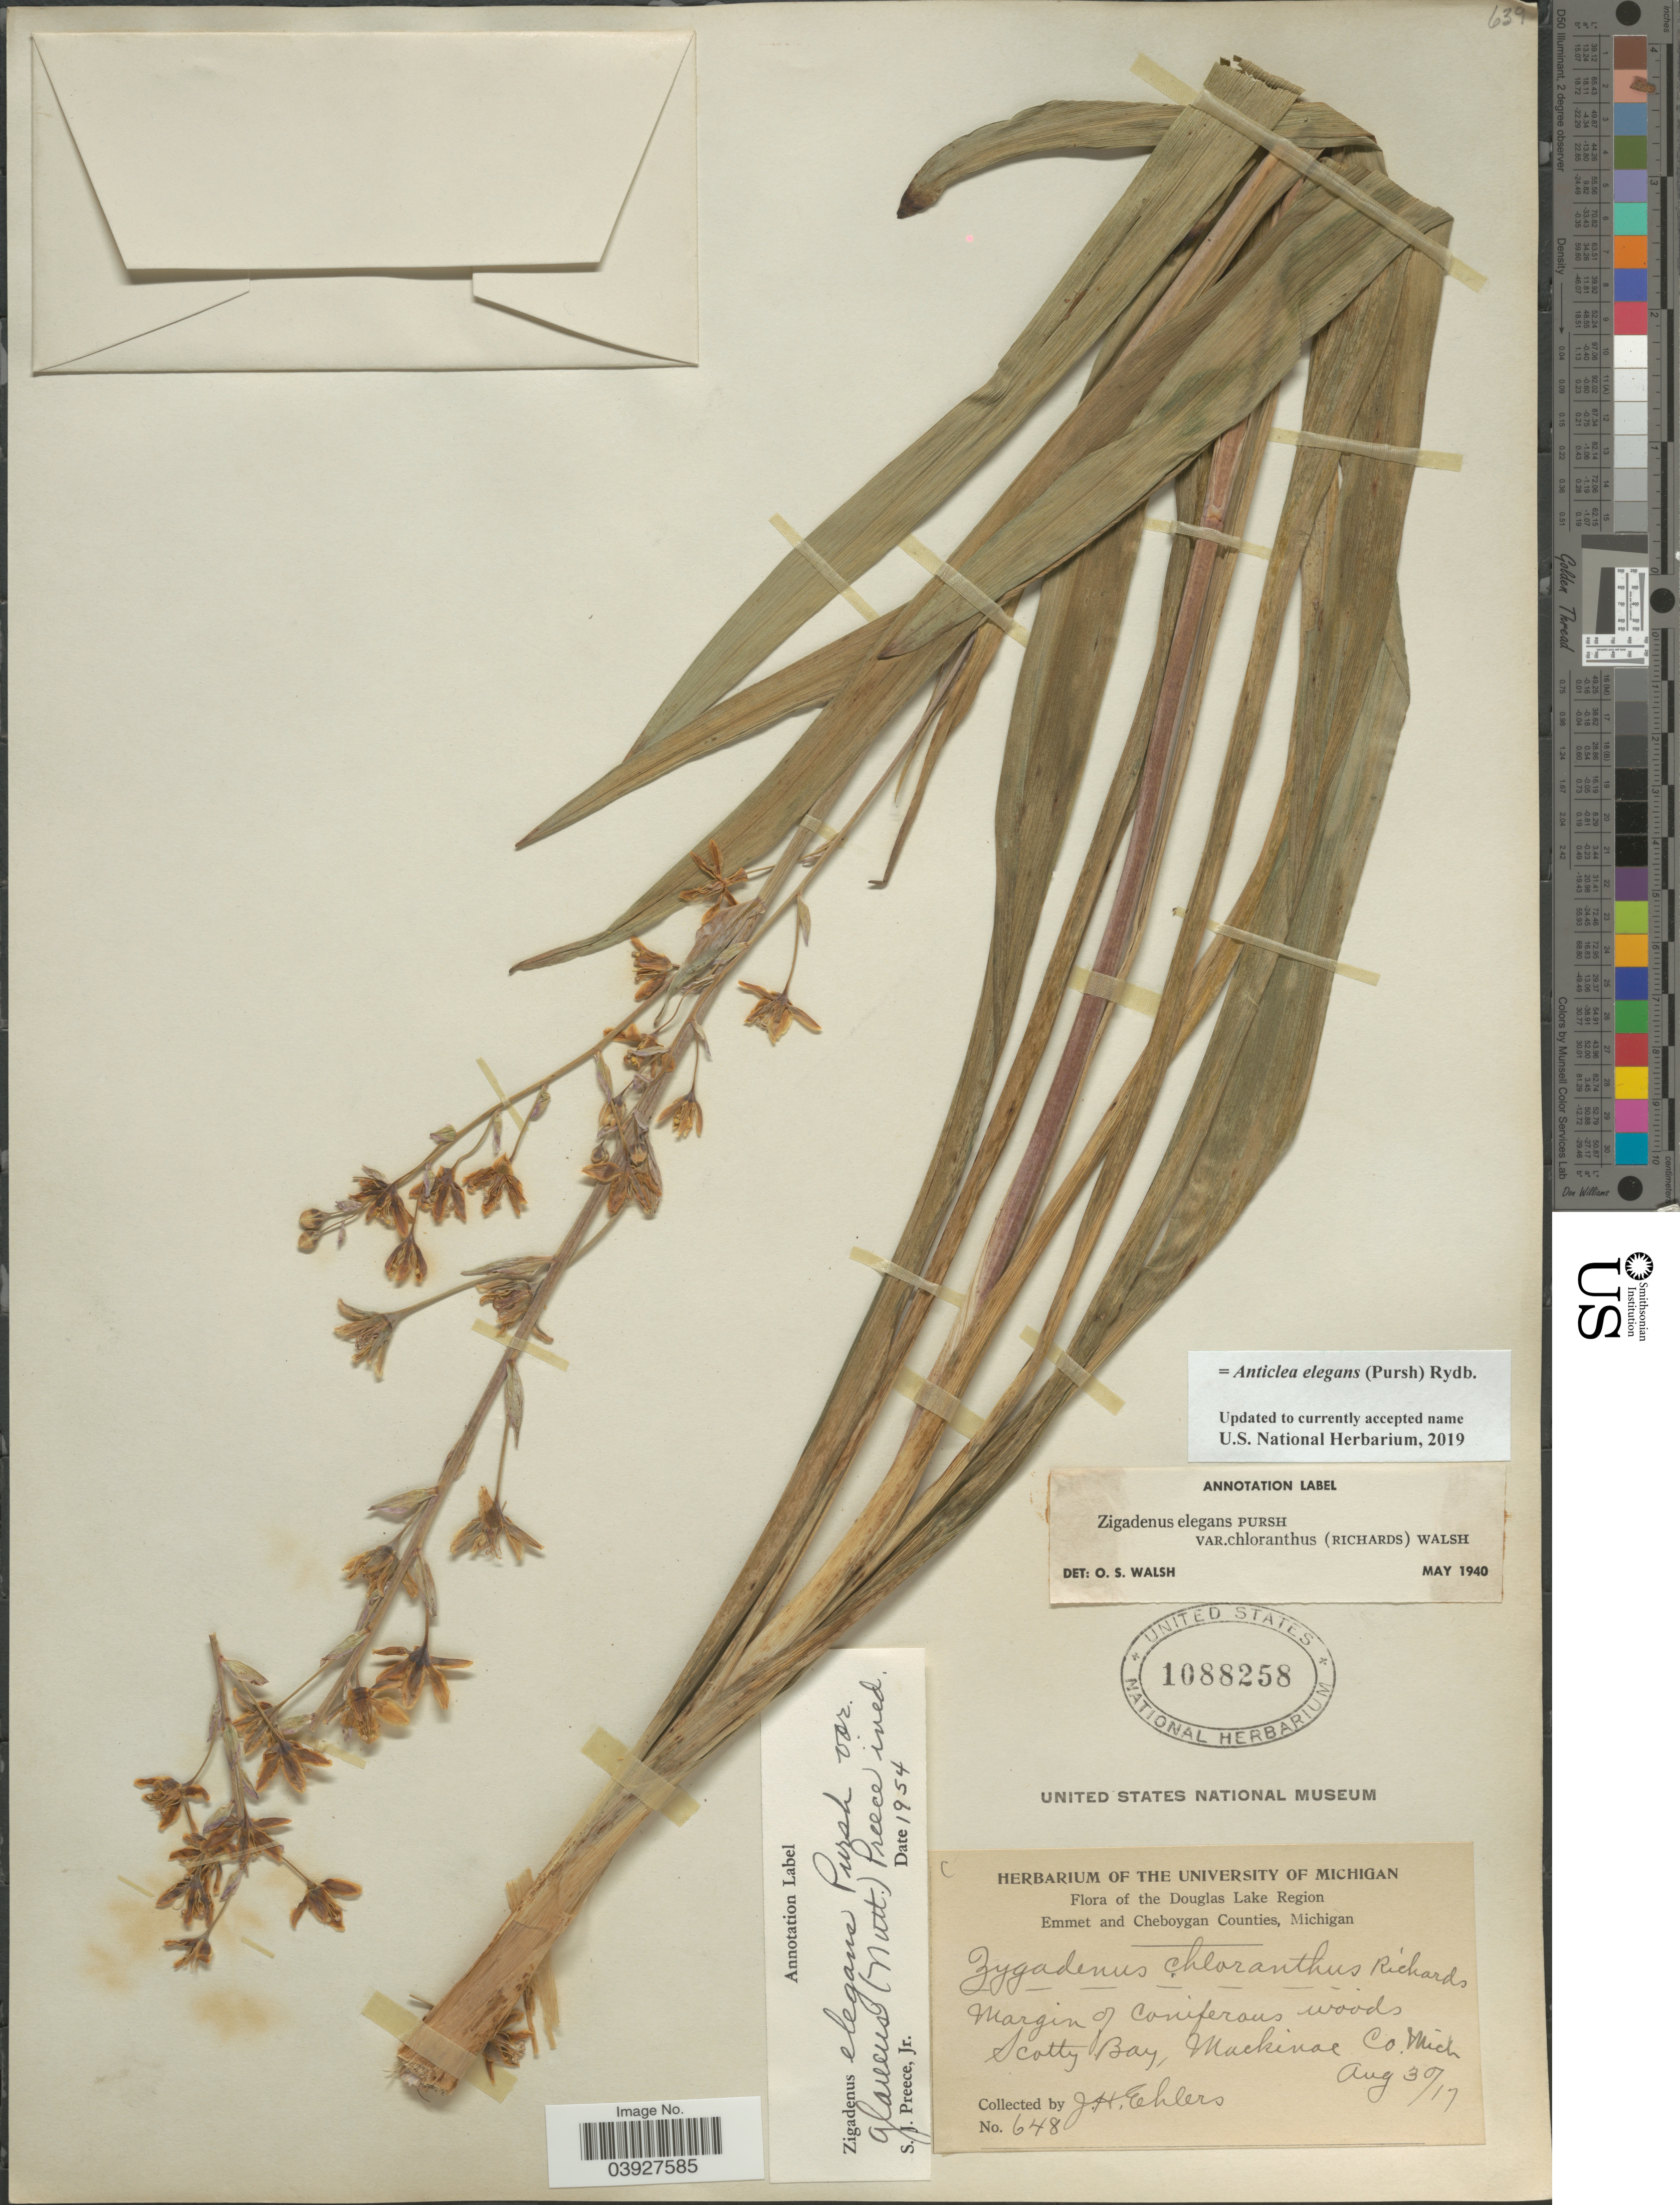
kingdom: Plantae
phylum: Tracheophyta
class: Liliopsida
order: Liliales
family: Melanthiaceae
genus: Anticlea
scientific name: Anticlea elegans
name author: (Pursh) Rydb.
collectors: J. H. Ehlers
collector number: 648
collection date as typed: Transcribed d/m/y: 30/8/17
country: United States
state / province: Michigan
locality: Douglas Lake Region. Margin of coniferous woods Scotty Bay, Mackinac Co.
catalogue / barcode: US 1088258